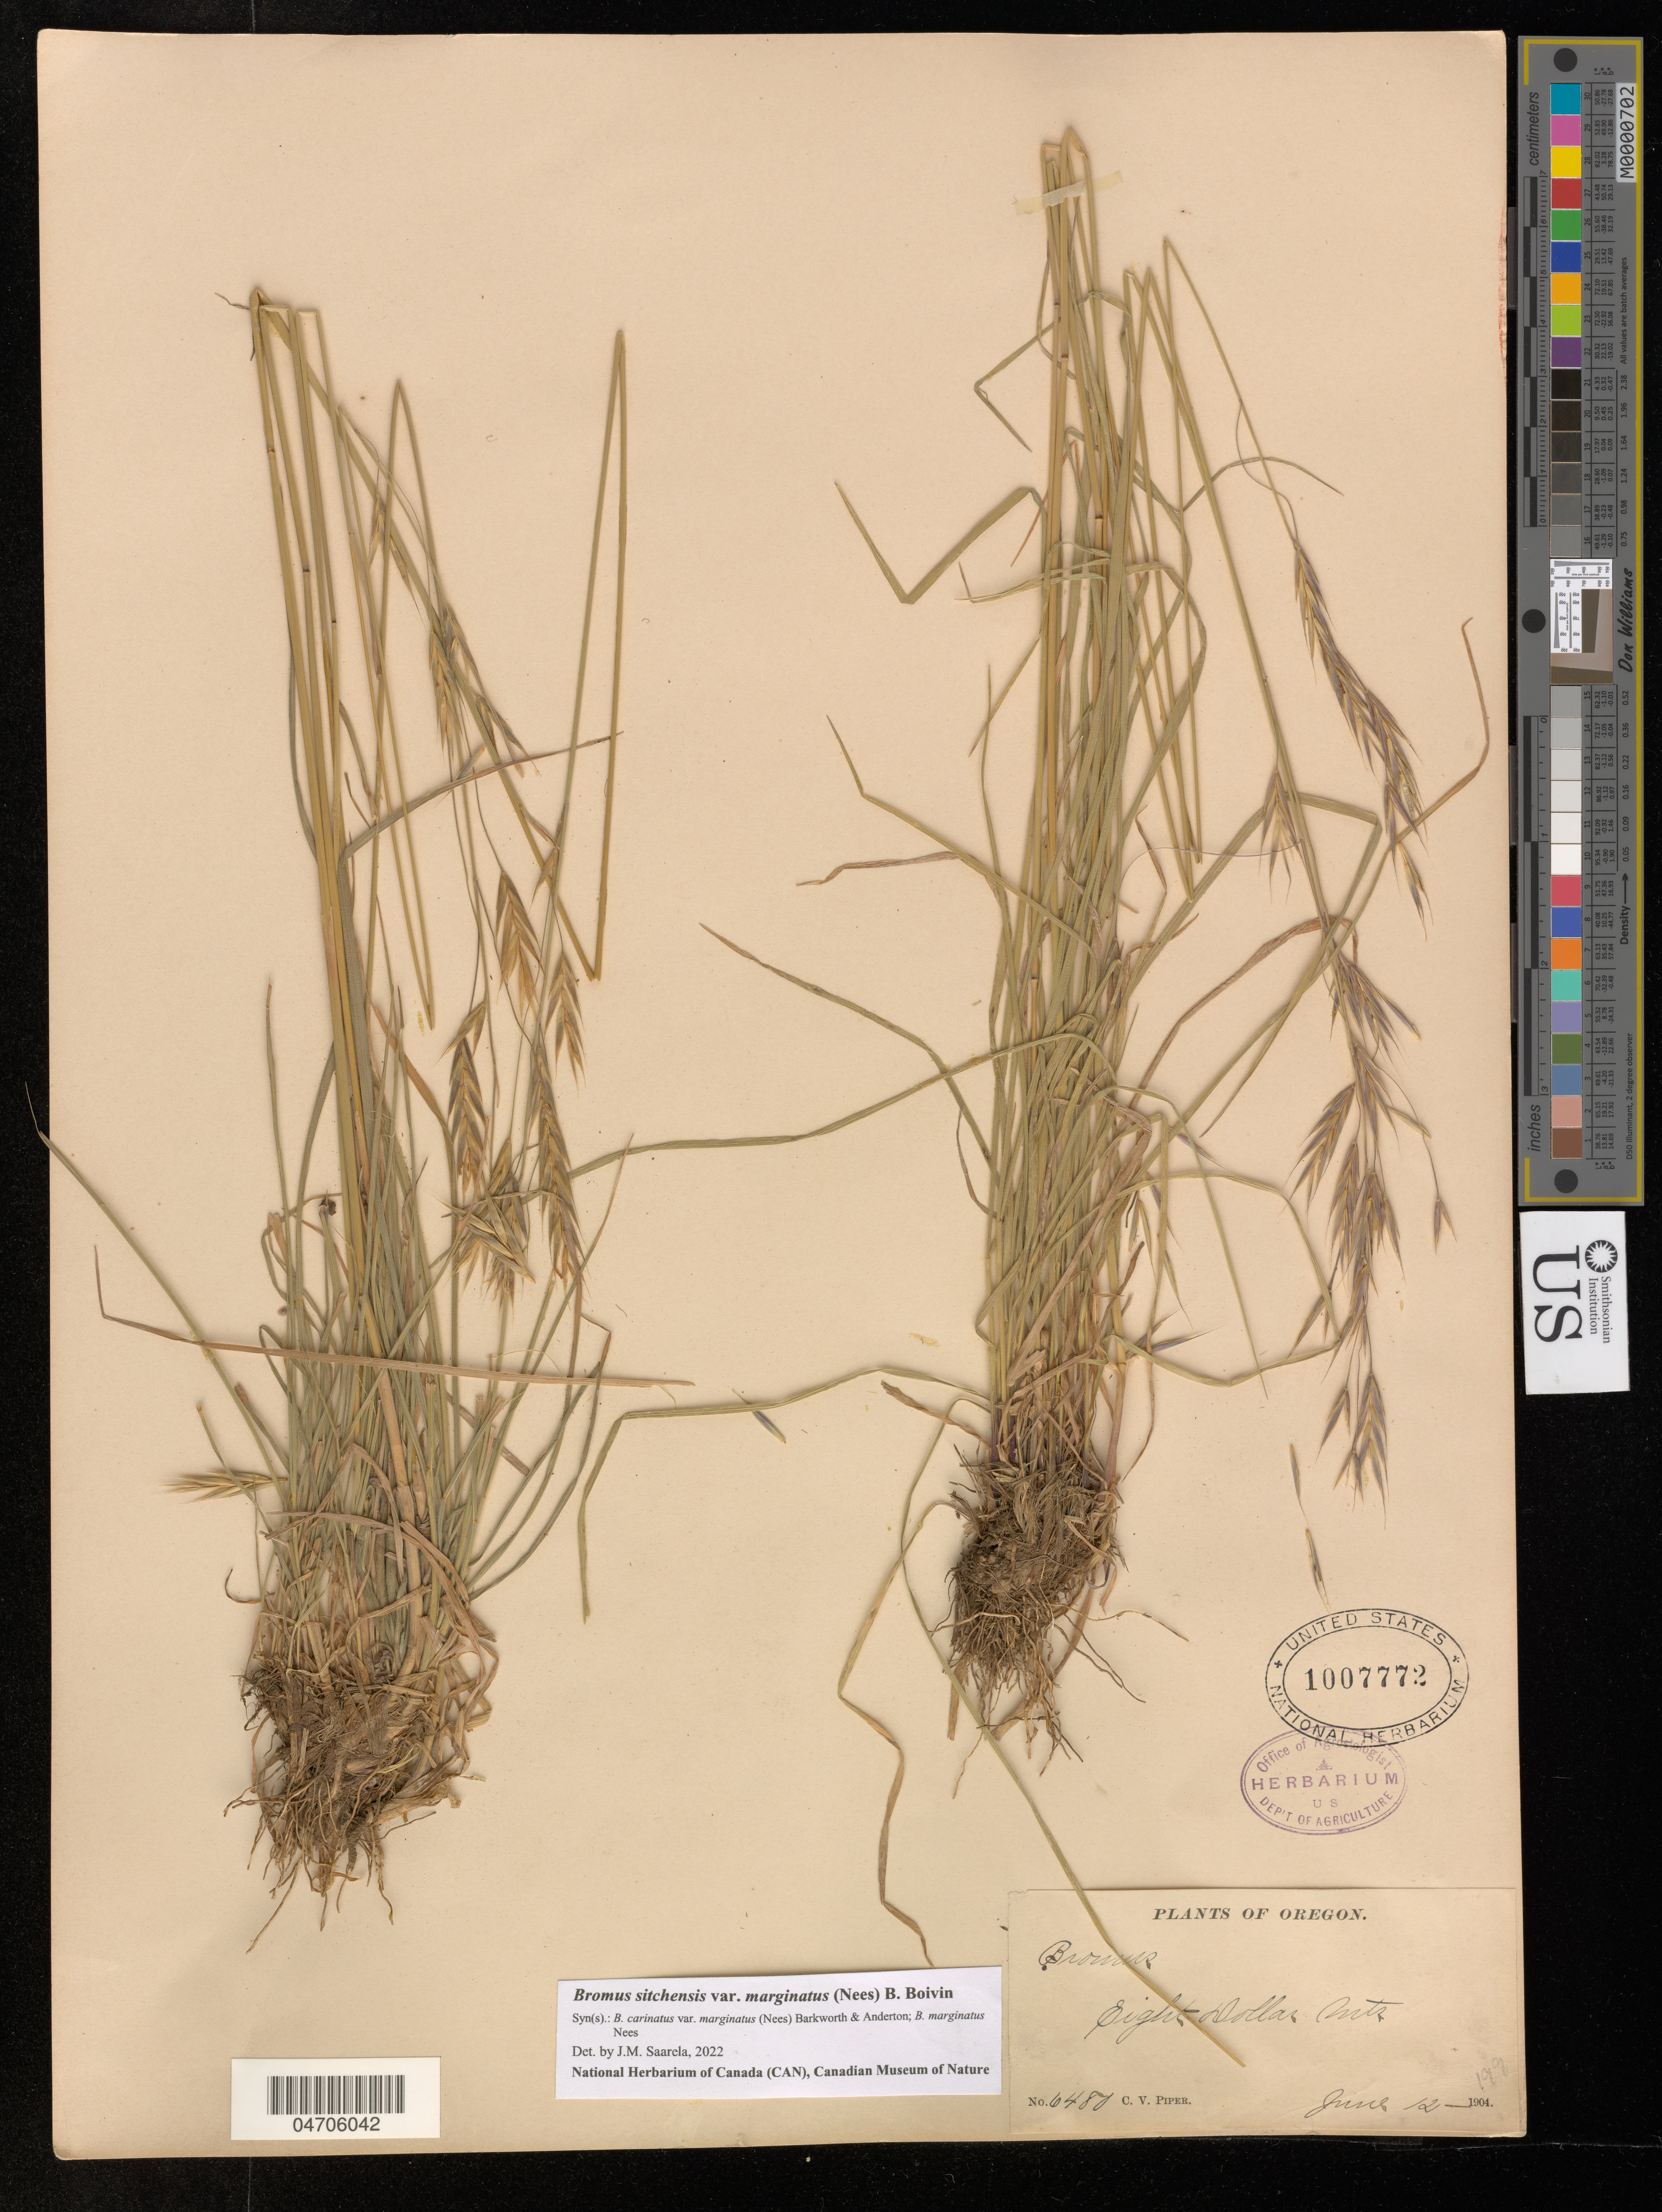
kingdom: Plantae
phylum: Tracheophyta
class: Liliopsida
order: Poales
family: Poaceae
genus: Bromus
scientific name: Bromus sitchensis var. polyanthus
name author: (Scribn. ex Shear) R.E. Brainerd & Otting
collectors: C. V. Piper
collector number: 6480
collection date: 1904-06-12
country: United States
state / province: Oregon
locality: Eight Dollar Mts.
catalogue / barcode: US 1007772